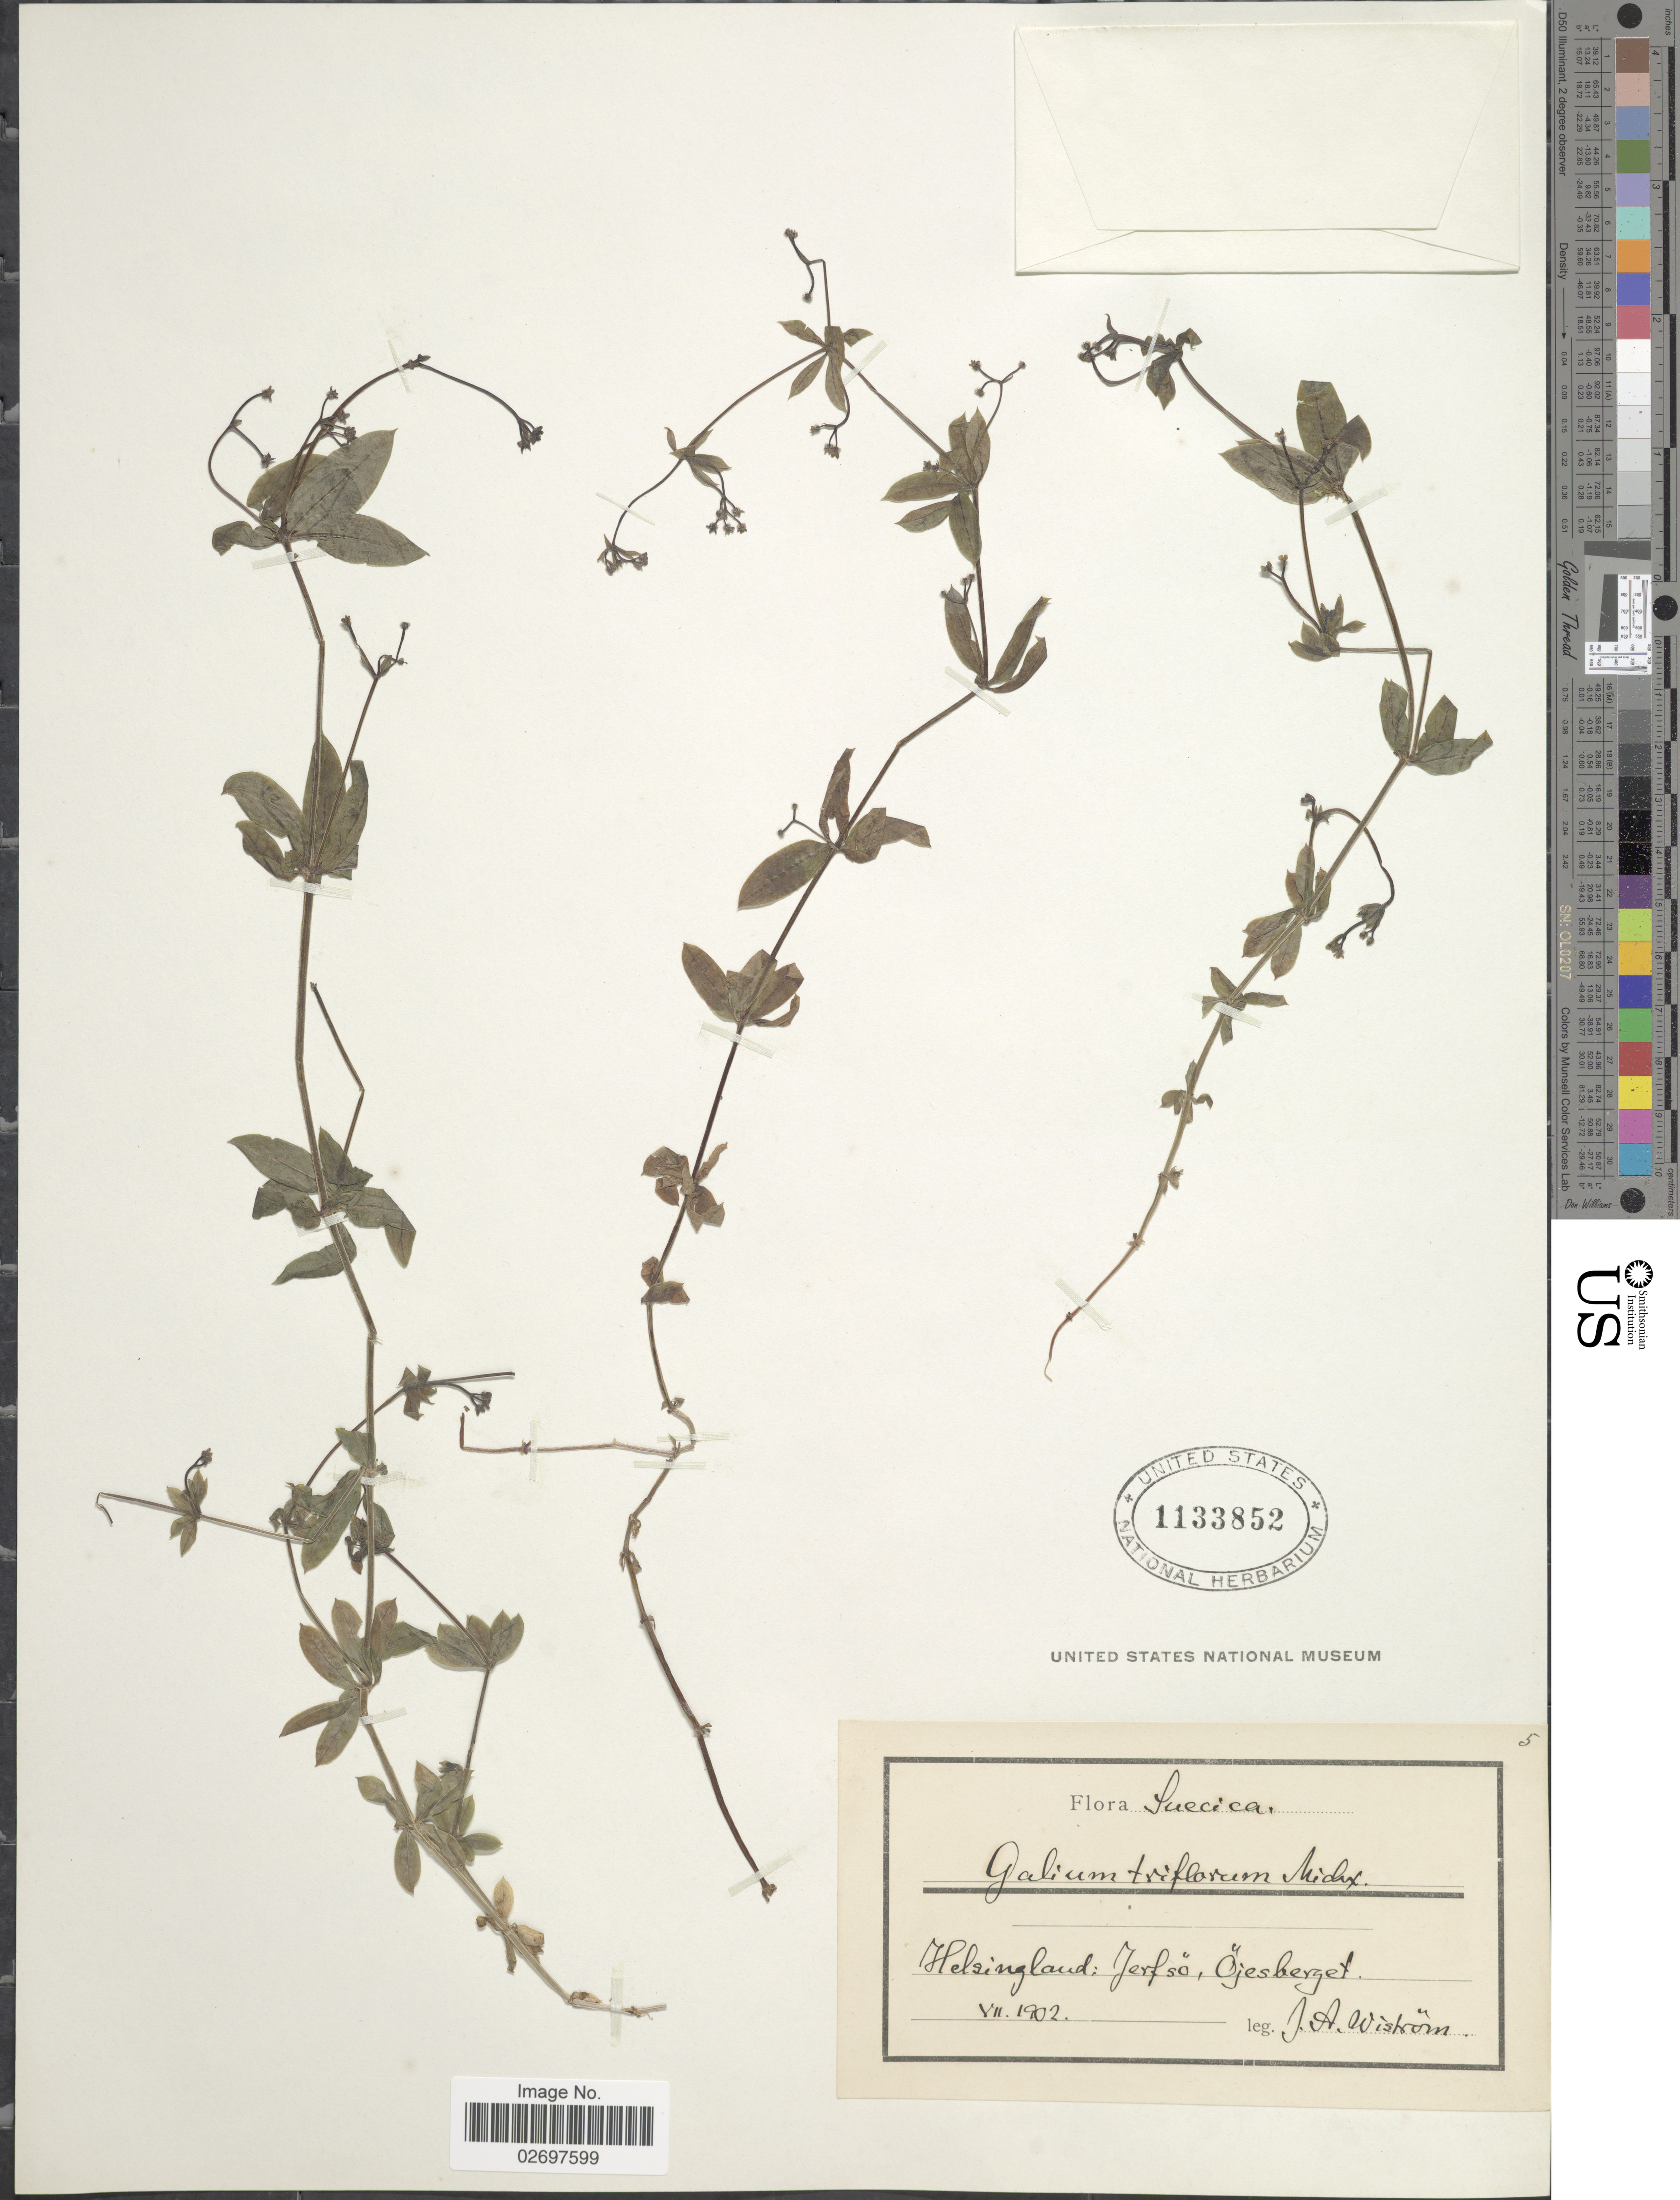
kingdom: Plantae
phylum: Tracheophyta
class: Magnoliopsida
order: Gentianales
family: Rubiaceae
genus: Galium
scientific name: Galium triflorum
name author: Michx.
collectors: J. Wistrom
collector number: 5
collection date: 1902-07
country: Sweden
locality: Helsingland: Jerfso, Ojesberget. Suecica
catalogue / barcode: US 1133852